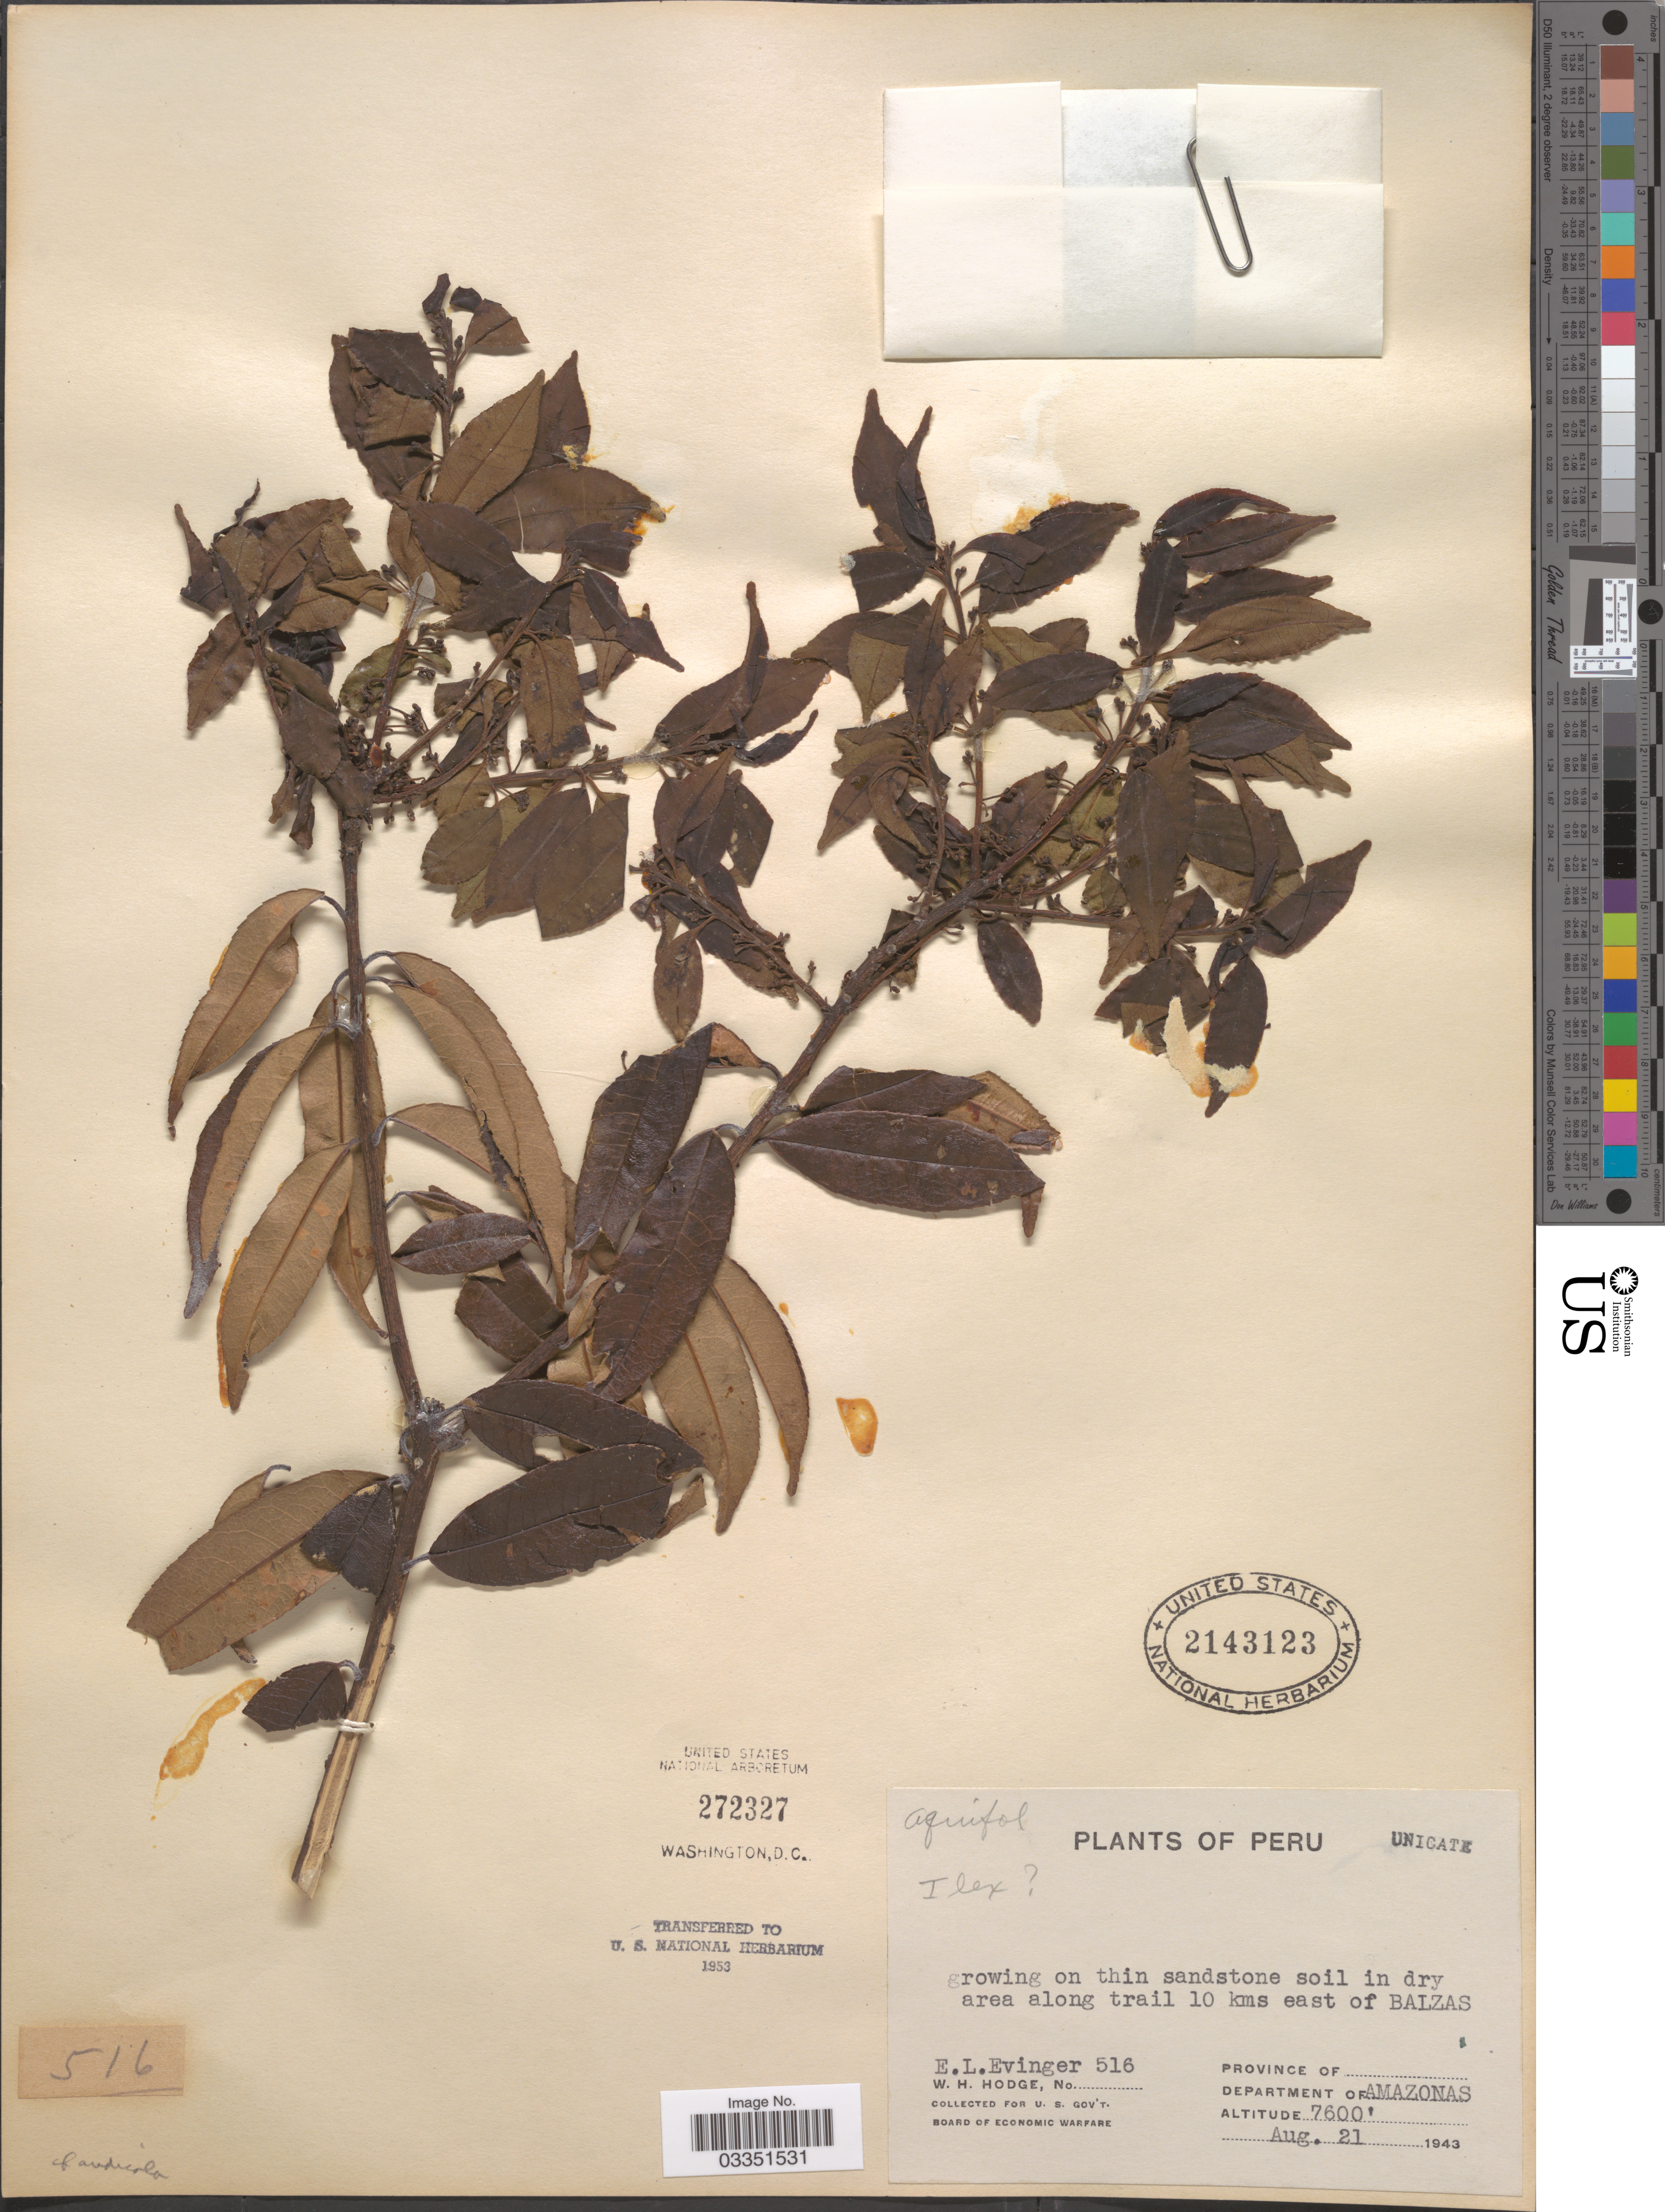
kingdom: Plantae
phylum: Tracheophyta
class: Magnoliopsida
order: Aquifoliales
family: Aquifoliaceae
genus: Ilex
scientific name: Ilex sp.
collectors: E. Evinger & W. Hodge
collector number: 516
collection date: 1943-08-21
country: Peru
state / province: Amazonas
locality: Growing on thin sandstone soil in dry area along trail 10 kms east of Balzas. Department of Amazonas.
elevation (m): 2316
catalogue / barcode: US 2143123